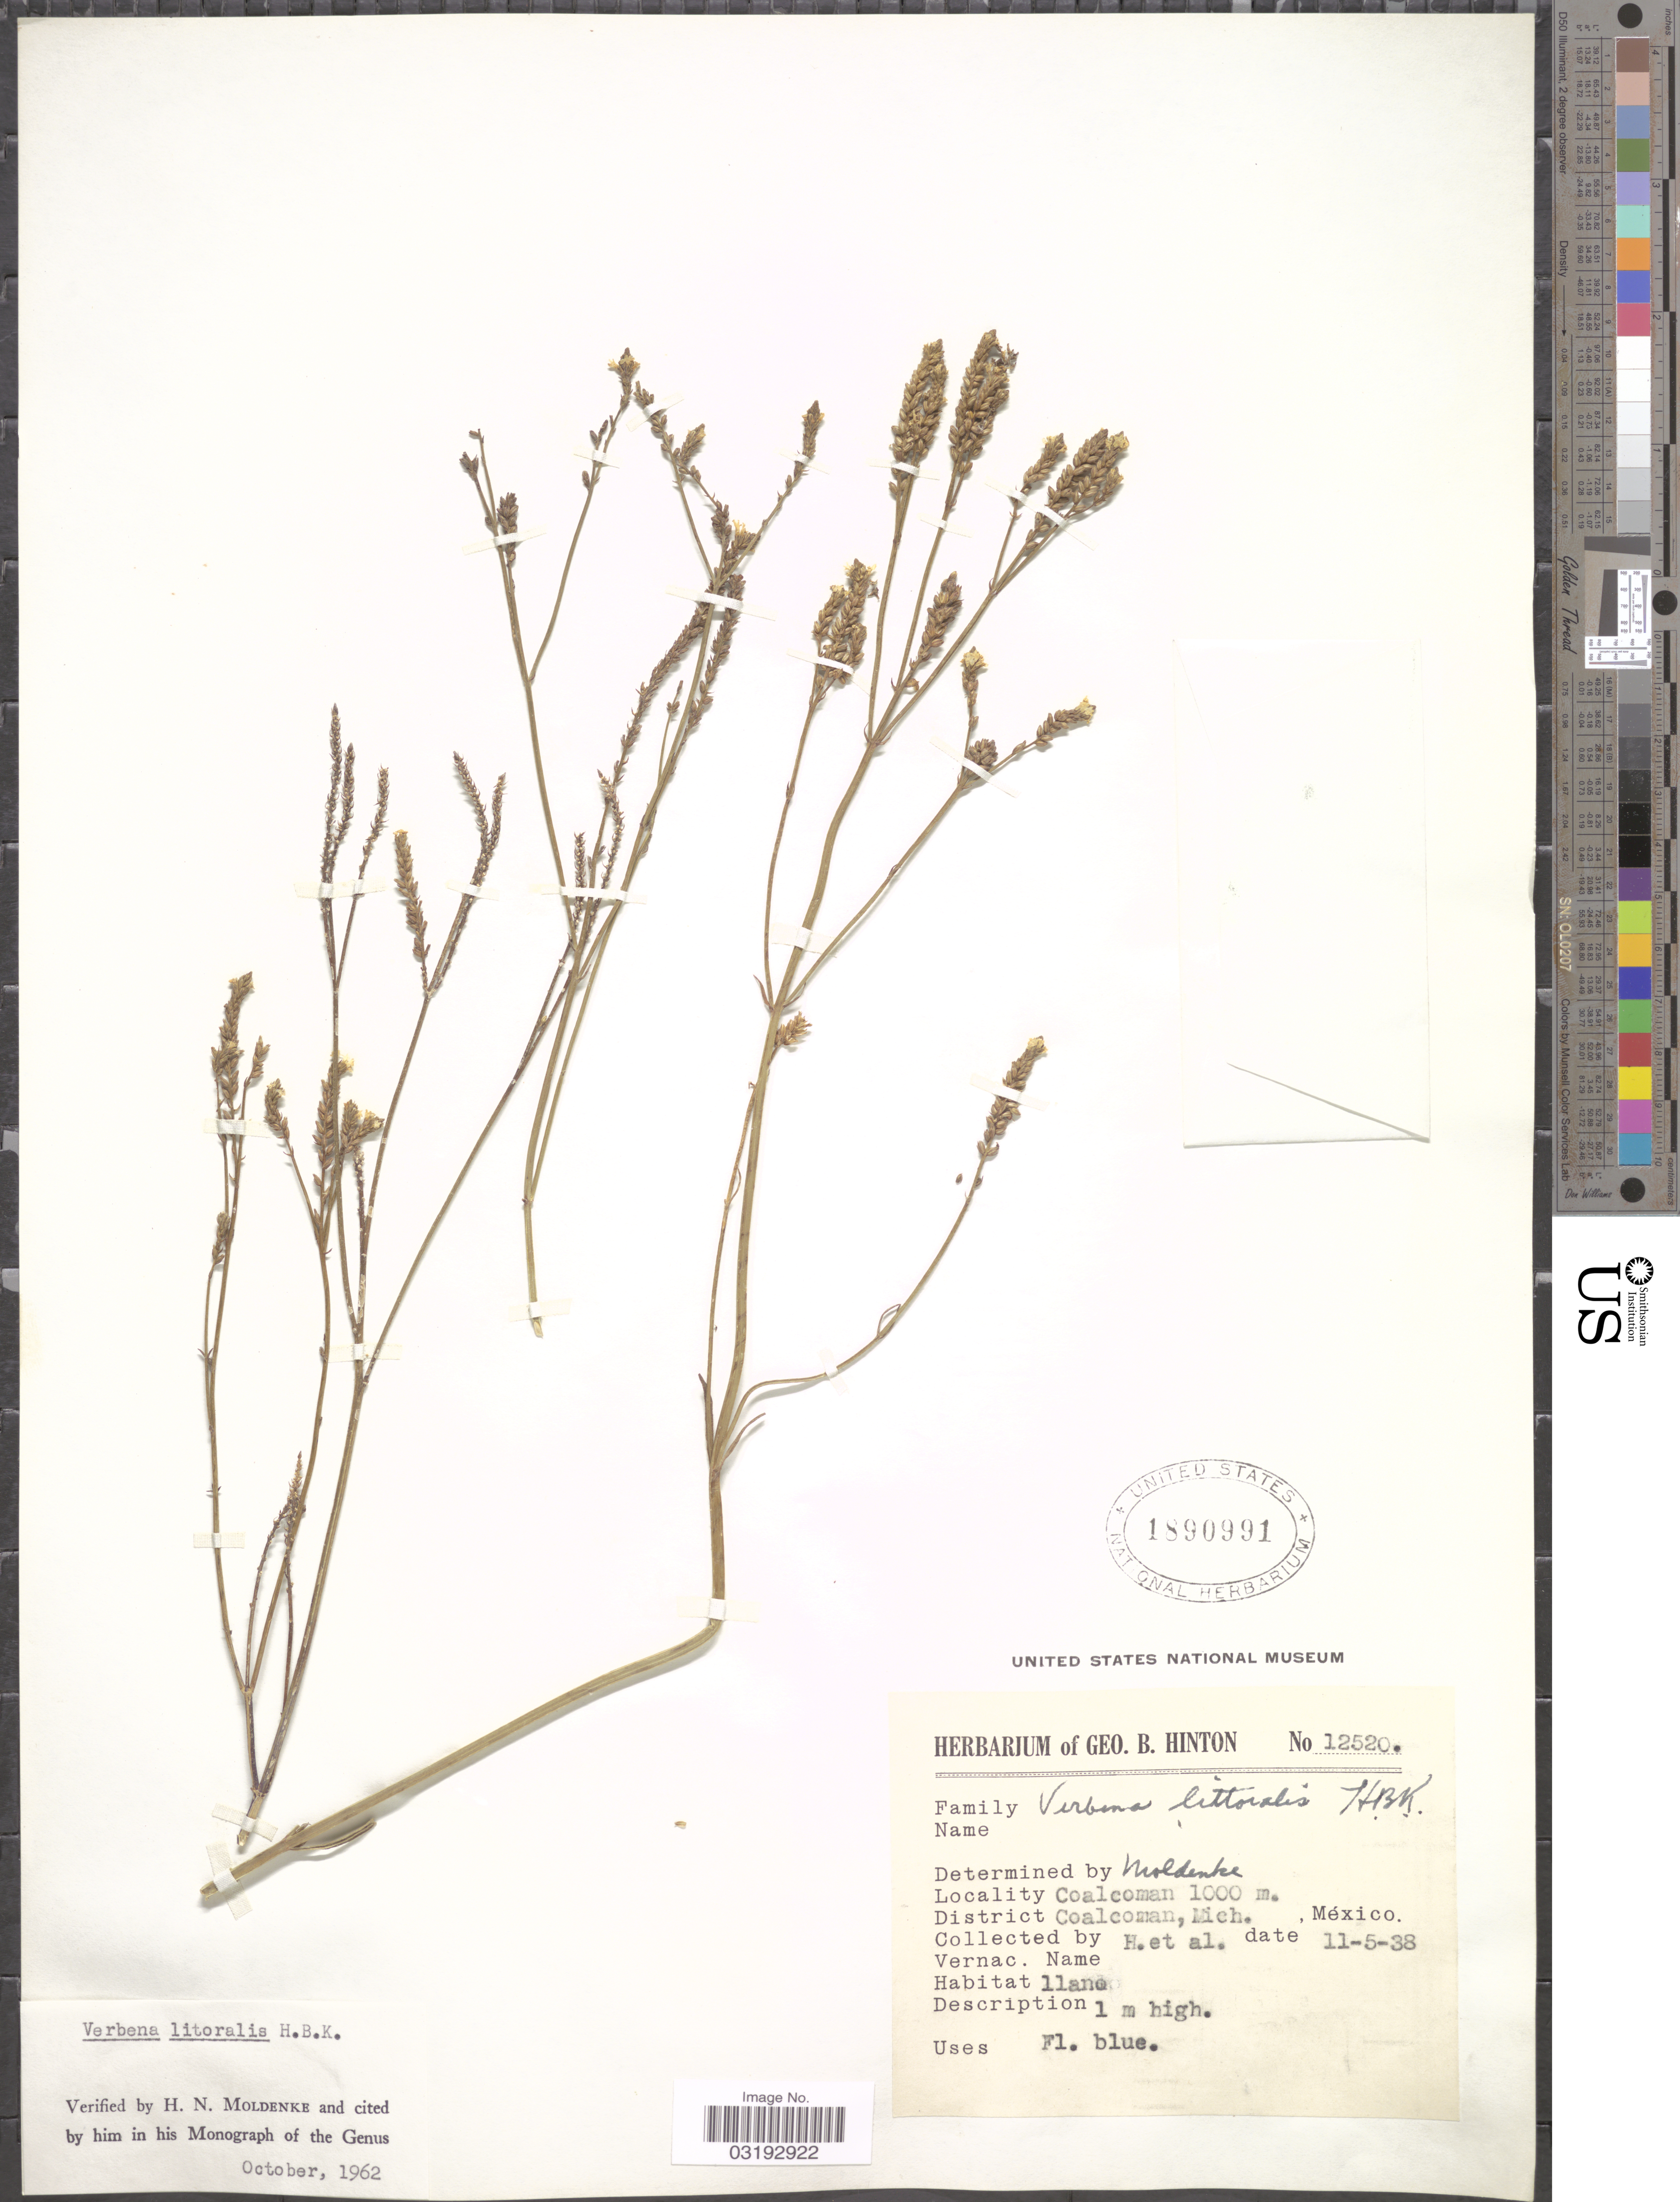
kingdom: Plantae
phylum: Tracheophyta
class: Magnoliopsida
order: Lamiales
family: Verbenaceae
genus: Verbena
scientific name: Verbena litoralis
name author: Kunth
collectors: G. B. Hinton & et al.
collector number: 12520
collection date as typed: Transcribed d/m/y: 11/5/38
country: Mexico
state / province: Michoacán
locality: Coalcoman. District Coalcoman.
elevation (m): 1000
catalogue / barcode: US 1890991